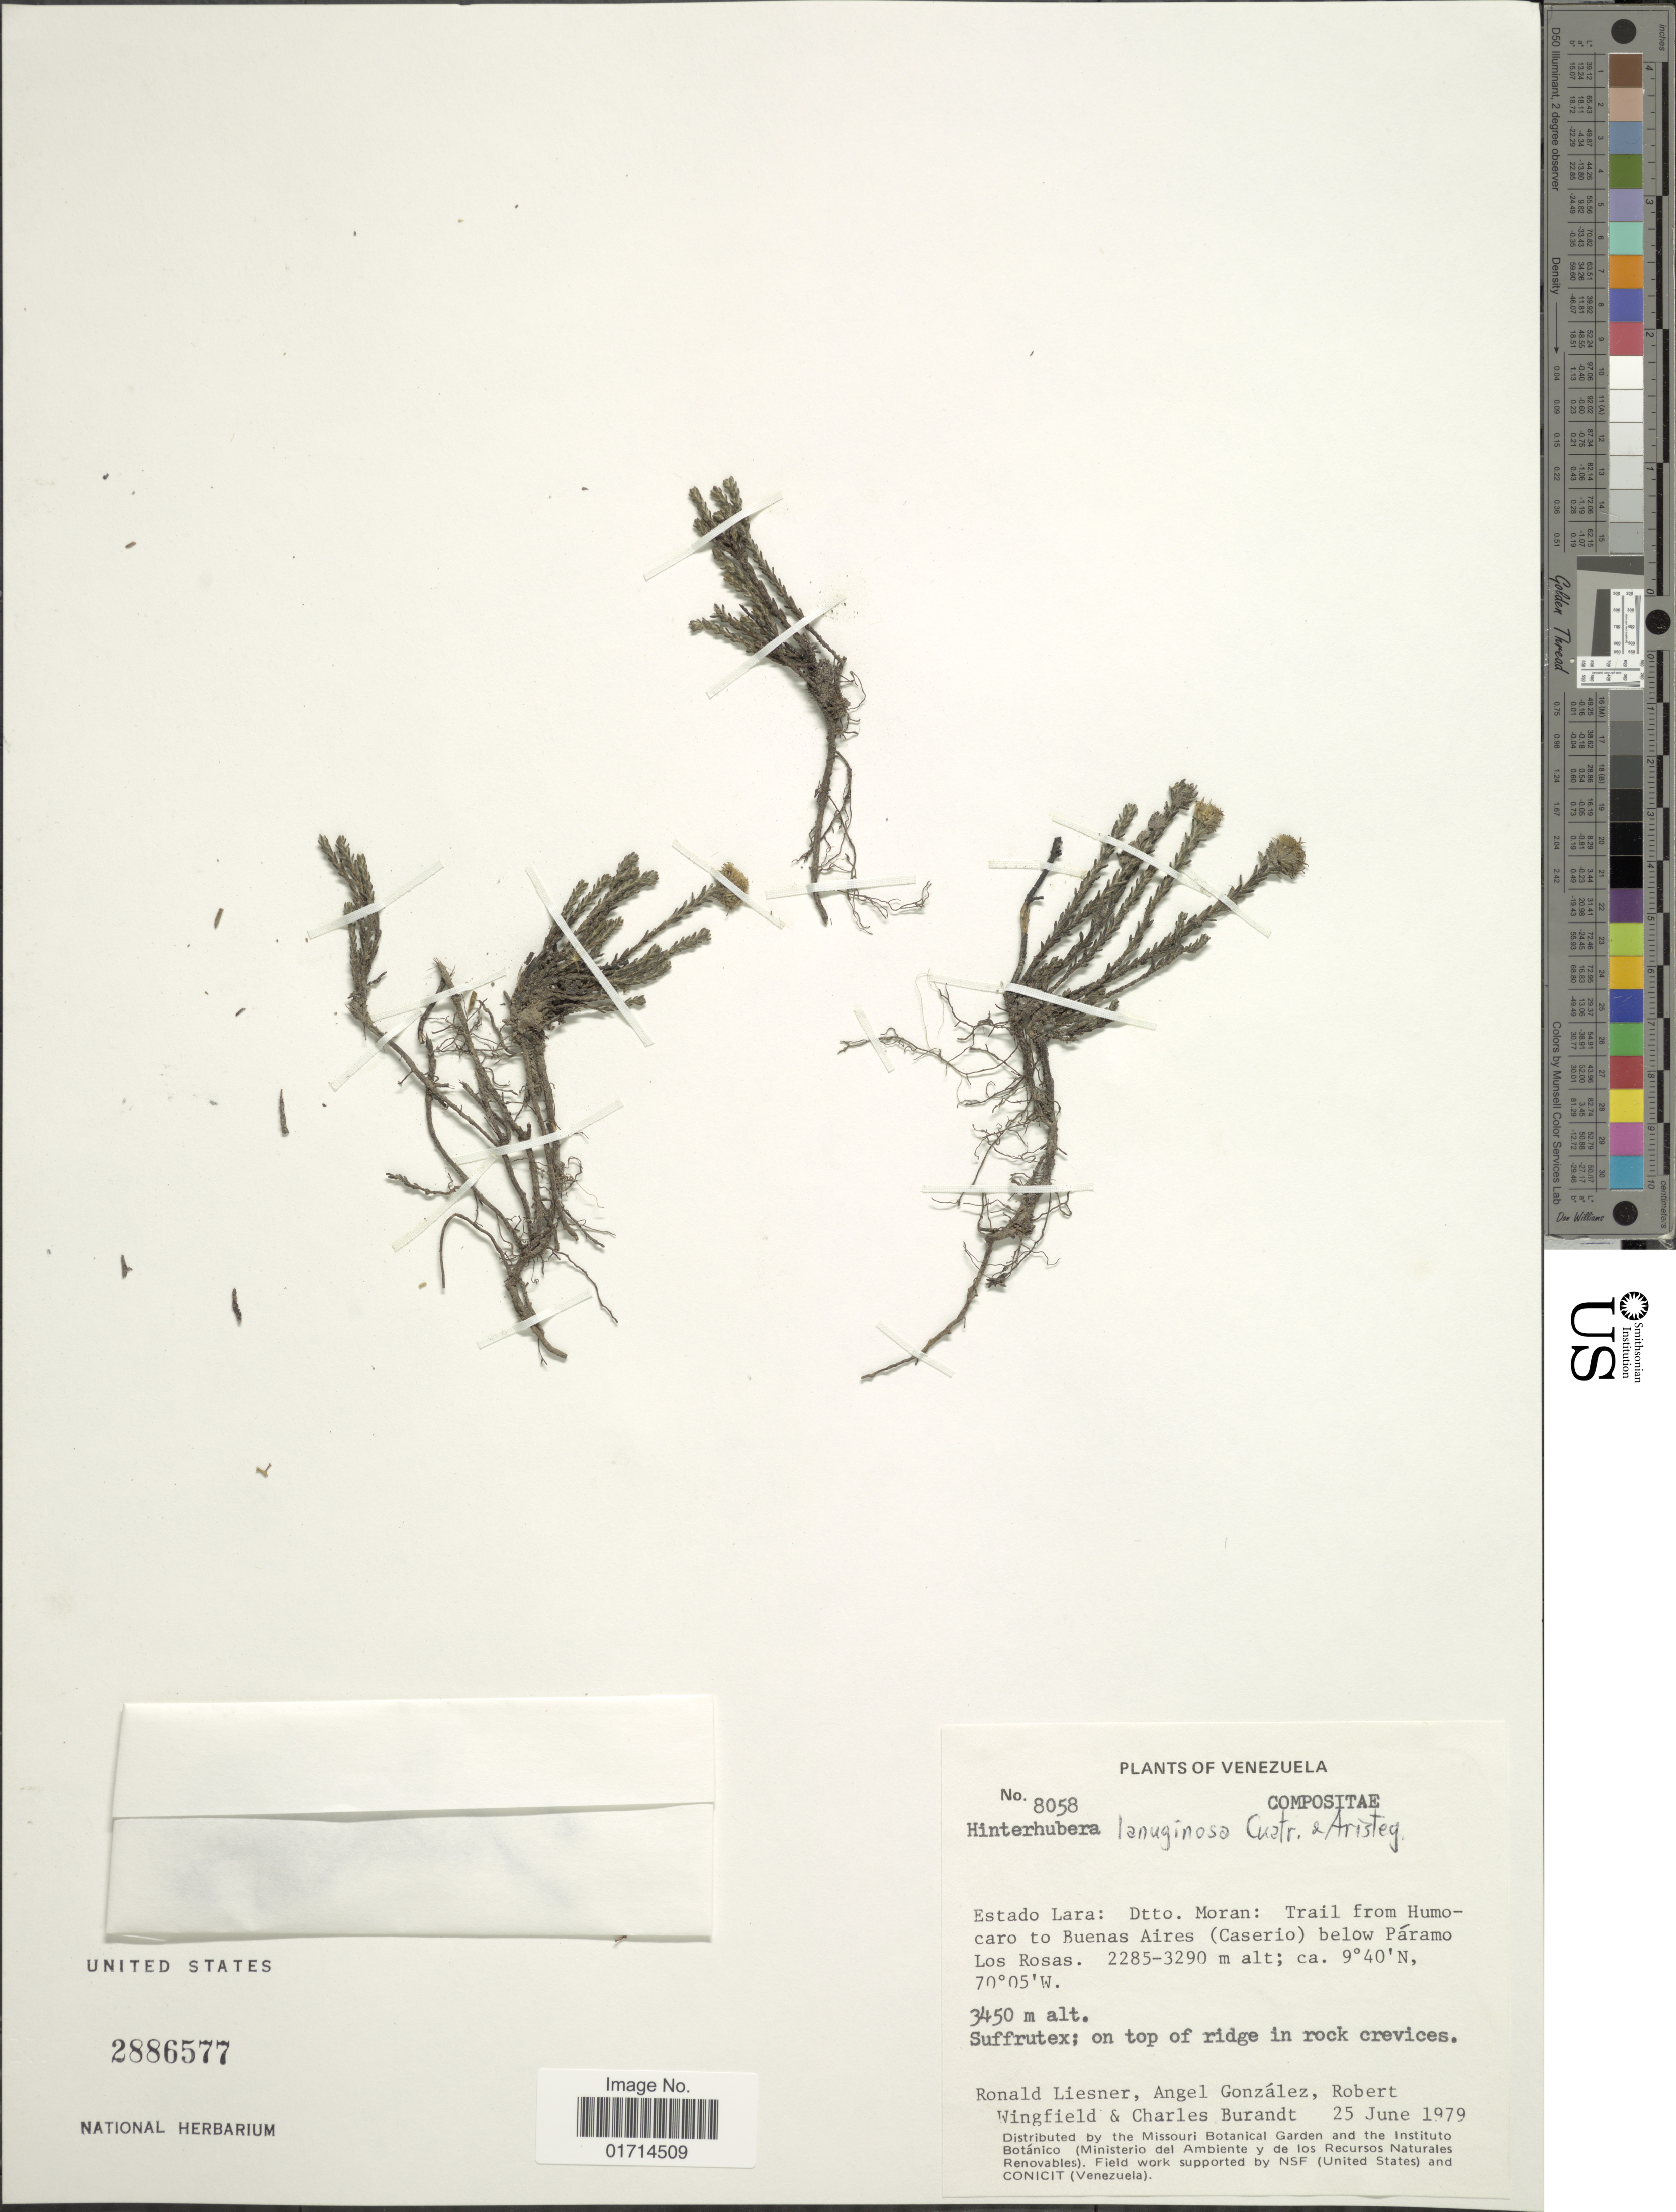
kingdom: Plantae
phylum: Tracheophyta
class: Magnoliopsida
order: Asterales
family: Asteraceae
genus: Hinterhubera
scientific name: Hinterhubera lanuginosa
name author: Cuatrec. & Aristeg.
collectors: R. L. Liesner, A. C. González, R. C. Wingfield & C. Burandt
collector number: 8058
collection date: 1979-06-25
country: Venezuela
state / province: Lara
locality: Dtto. Moran: Trail from Humocaro to Buenas Aires (Caserio) below Paramo Los Rosas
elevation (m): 2285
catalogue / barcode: US 2886577